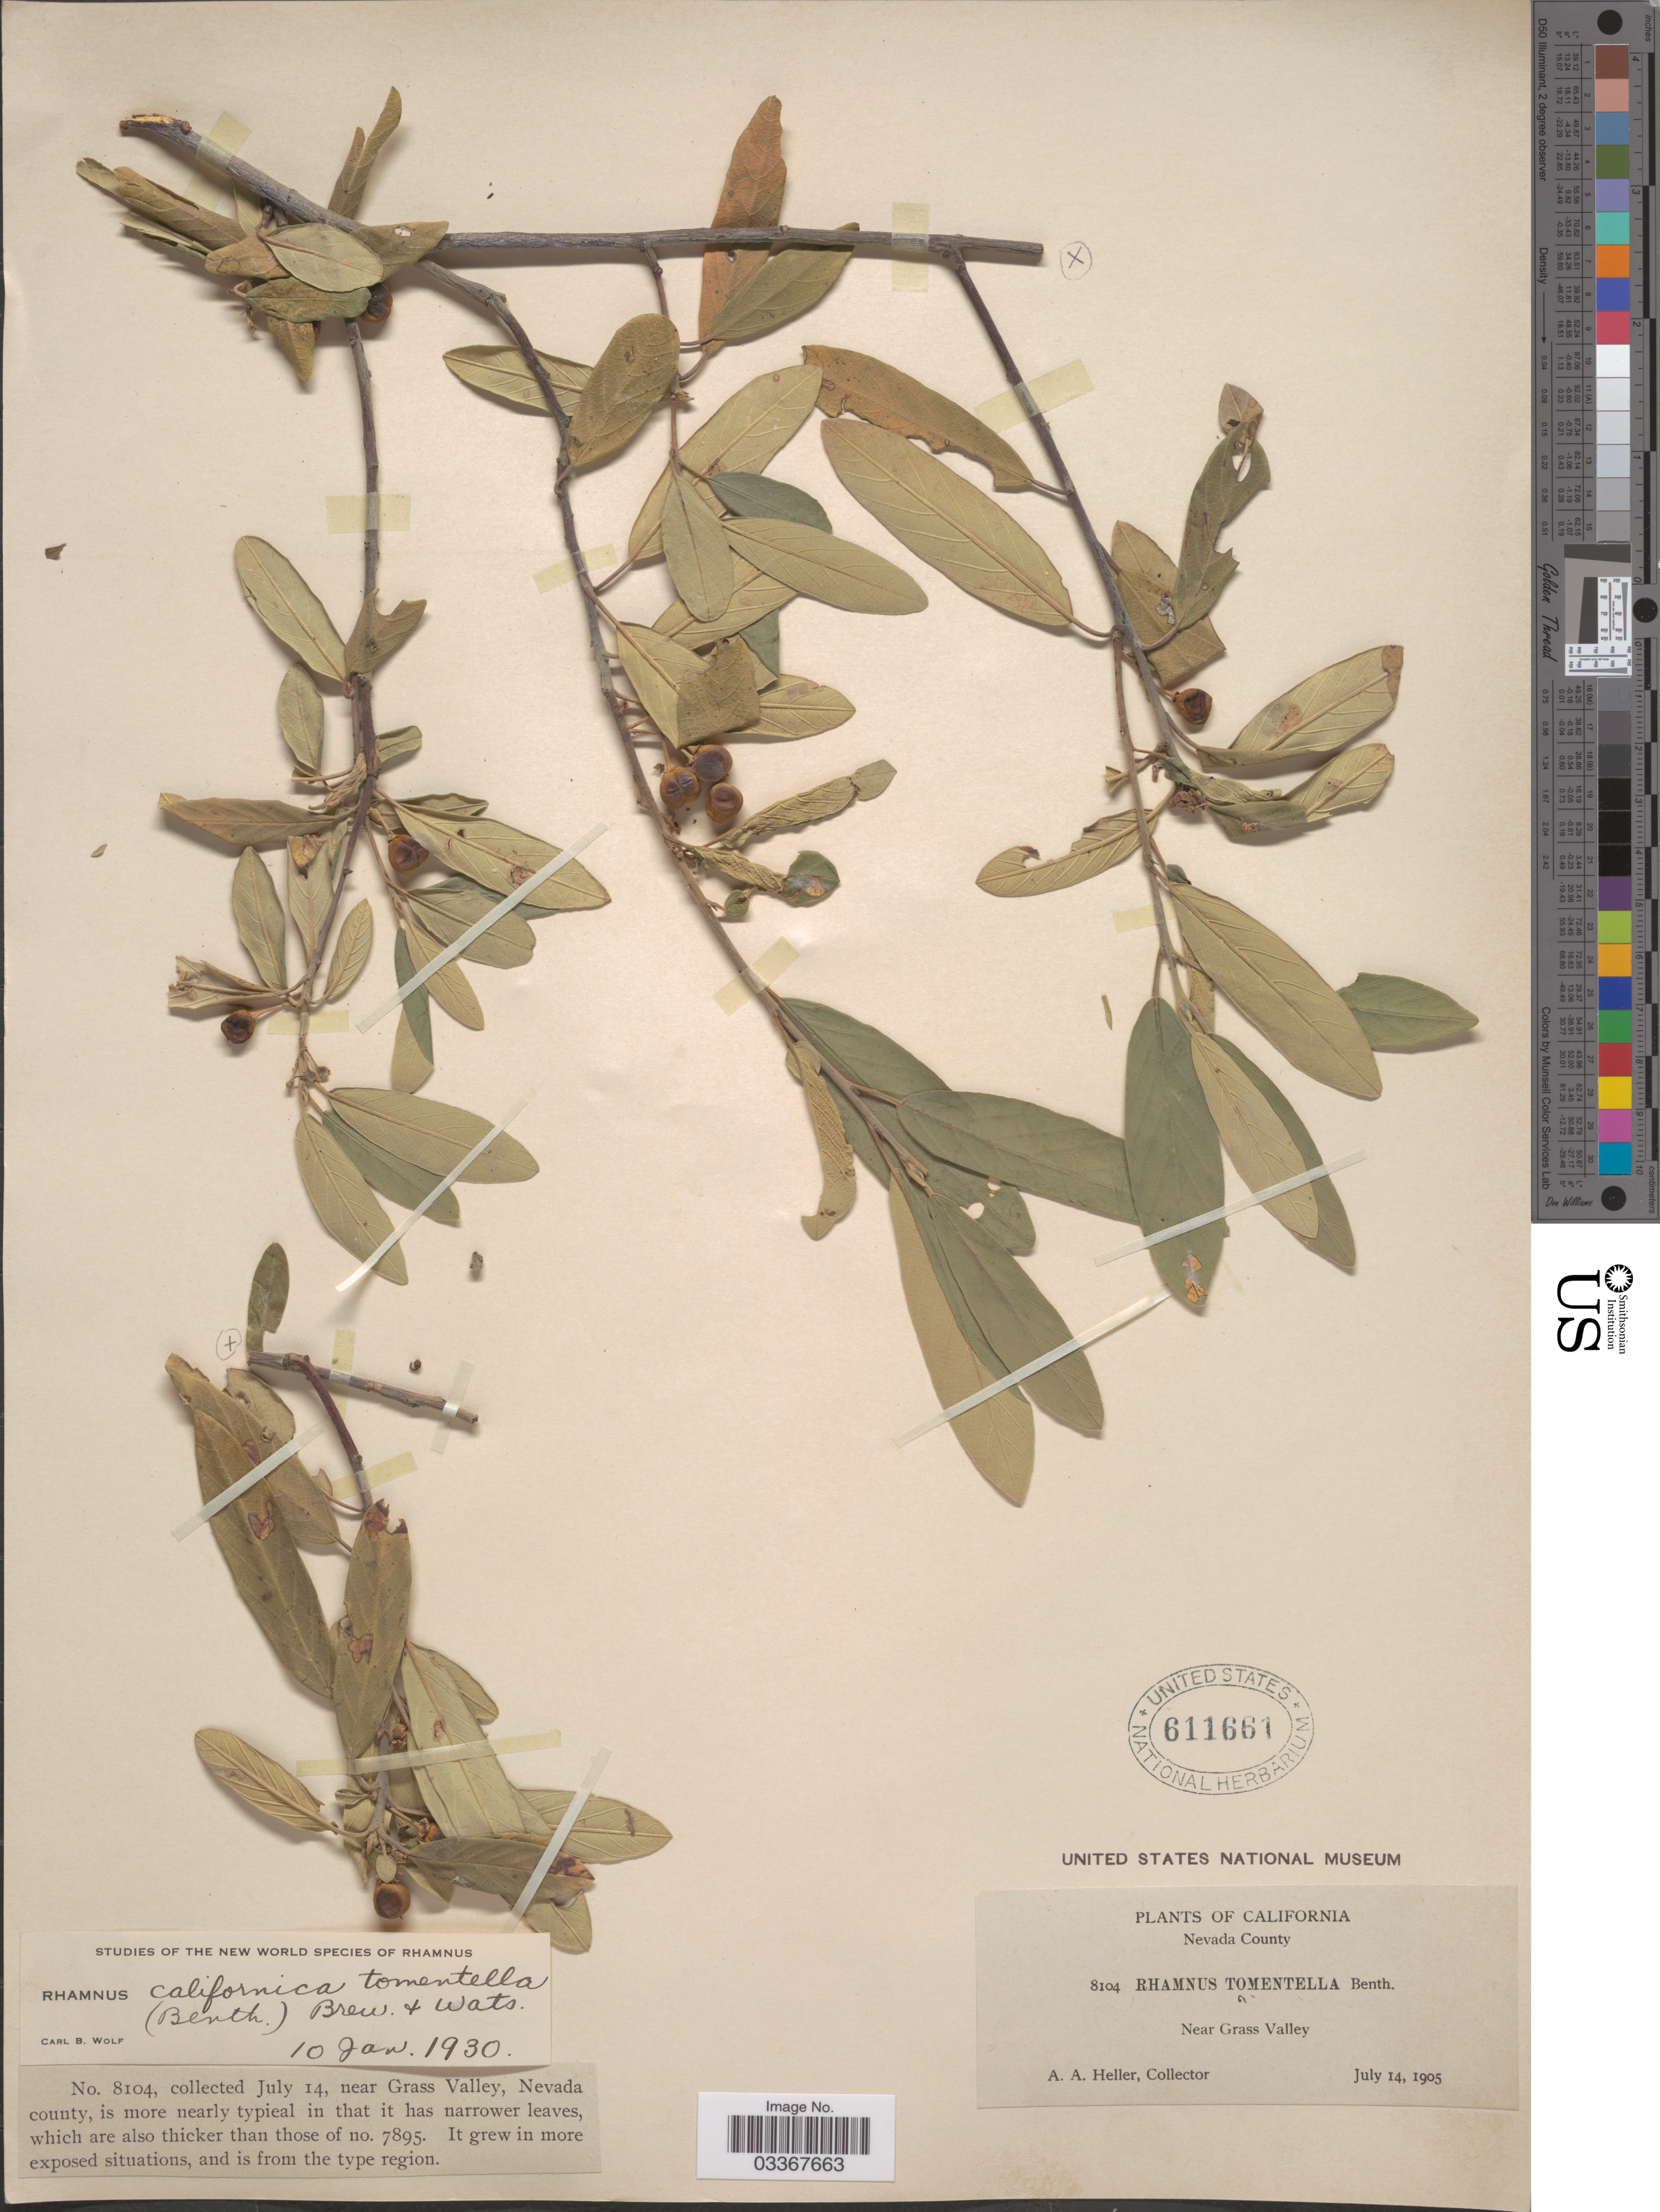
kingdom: Plantae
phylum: Tracheophyta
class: Magnoliopsida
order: Rosales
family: Rhamnaceae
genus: Frangula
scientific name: Frangula californica subsp. tomentella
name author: (Benth.) Kartesz & Gandhi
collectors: A. A. Heller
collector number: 8104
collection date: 1905-07-14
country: United States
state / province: California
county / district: Nevada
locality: Nevada County, Near Grass Valley.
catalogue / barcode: US 611661